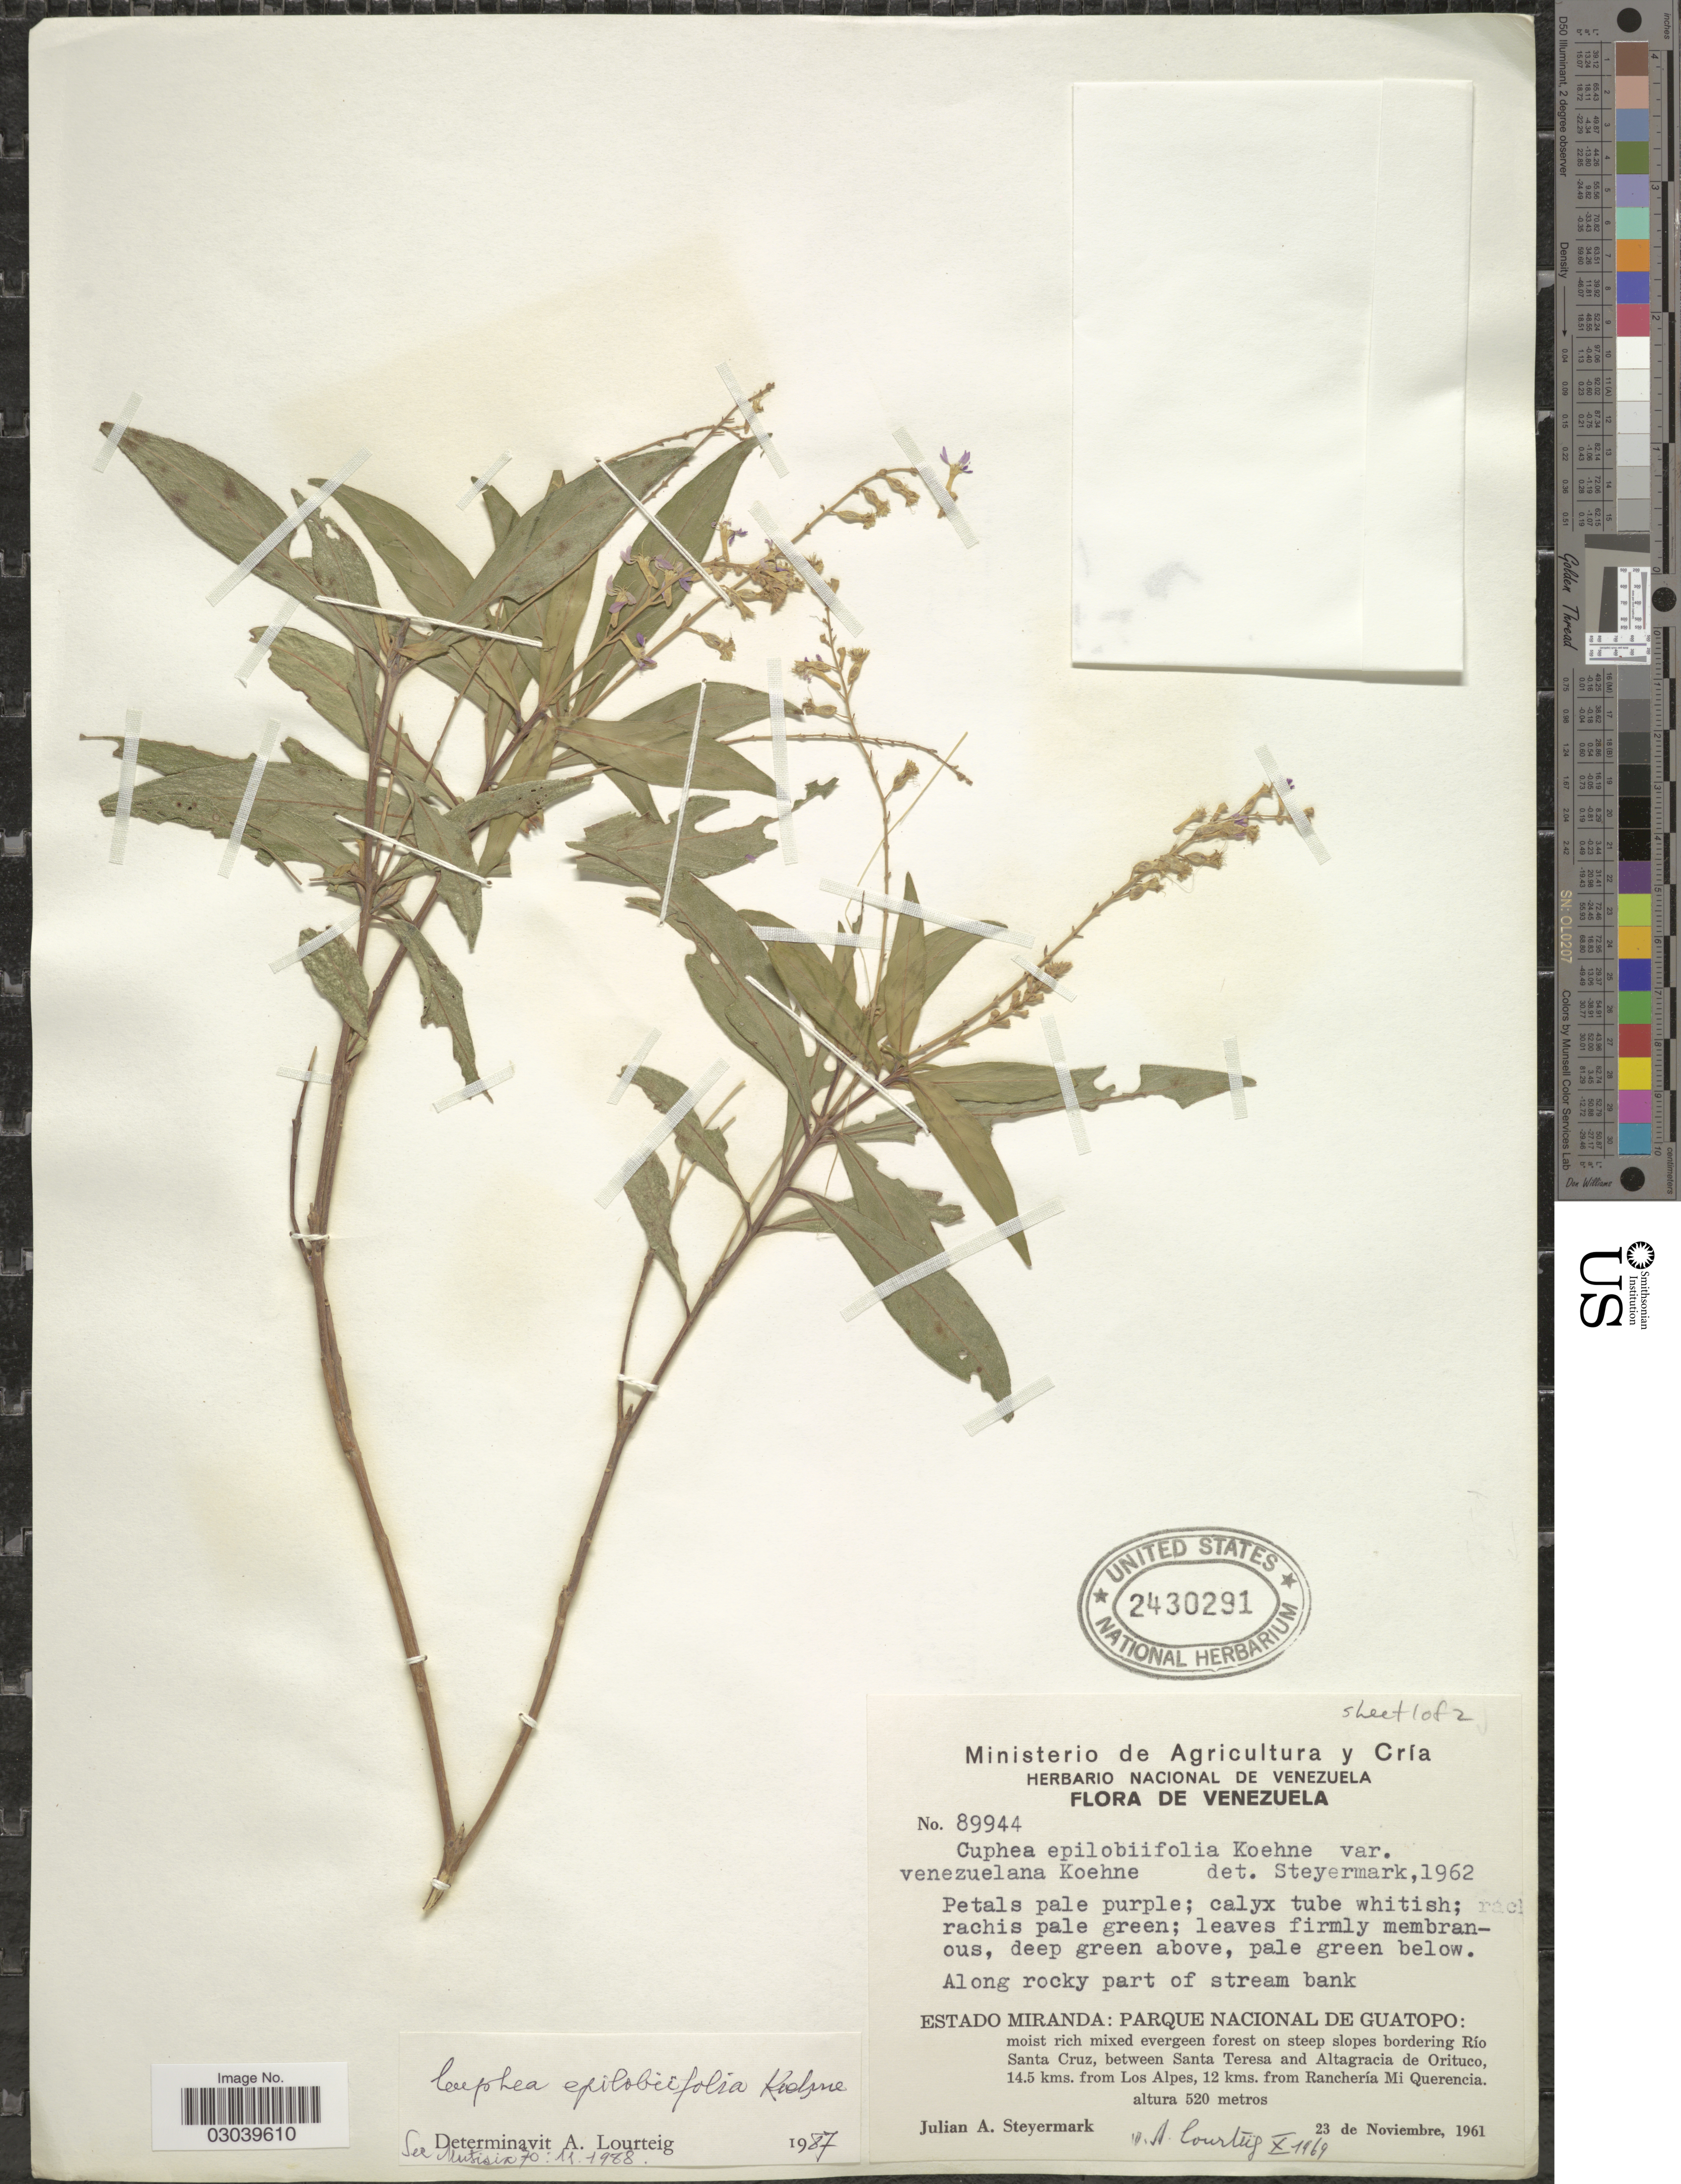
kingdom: Plantae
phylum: Tracheophyta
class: Magnoliopsida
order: Myrtales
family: Lythraceae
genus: Cuphea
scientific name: Cuphea epilobiifolia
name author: Koehne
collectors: J. Steyermark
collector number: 89944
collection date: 1961-11-23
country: Venezuela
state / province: Miranda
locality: Along rocky part of stream bank. Parque Nacional de Guatopo: steep slopes bordering Río Santa Cruz, between Santa Teresa and Altagracia de Orituco, 14.5 kms. from Los Alpes, 12 kms. from Ranchería Mi Querencia.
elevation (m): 520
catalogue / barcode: US 2430291